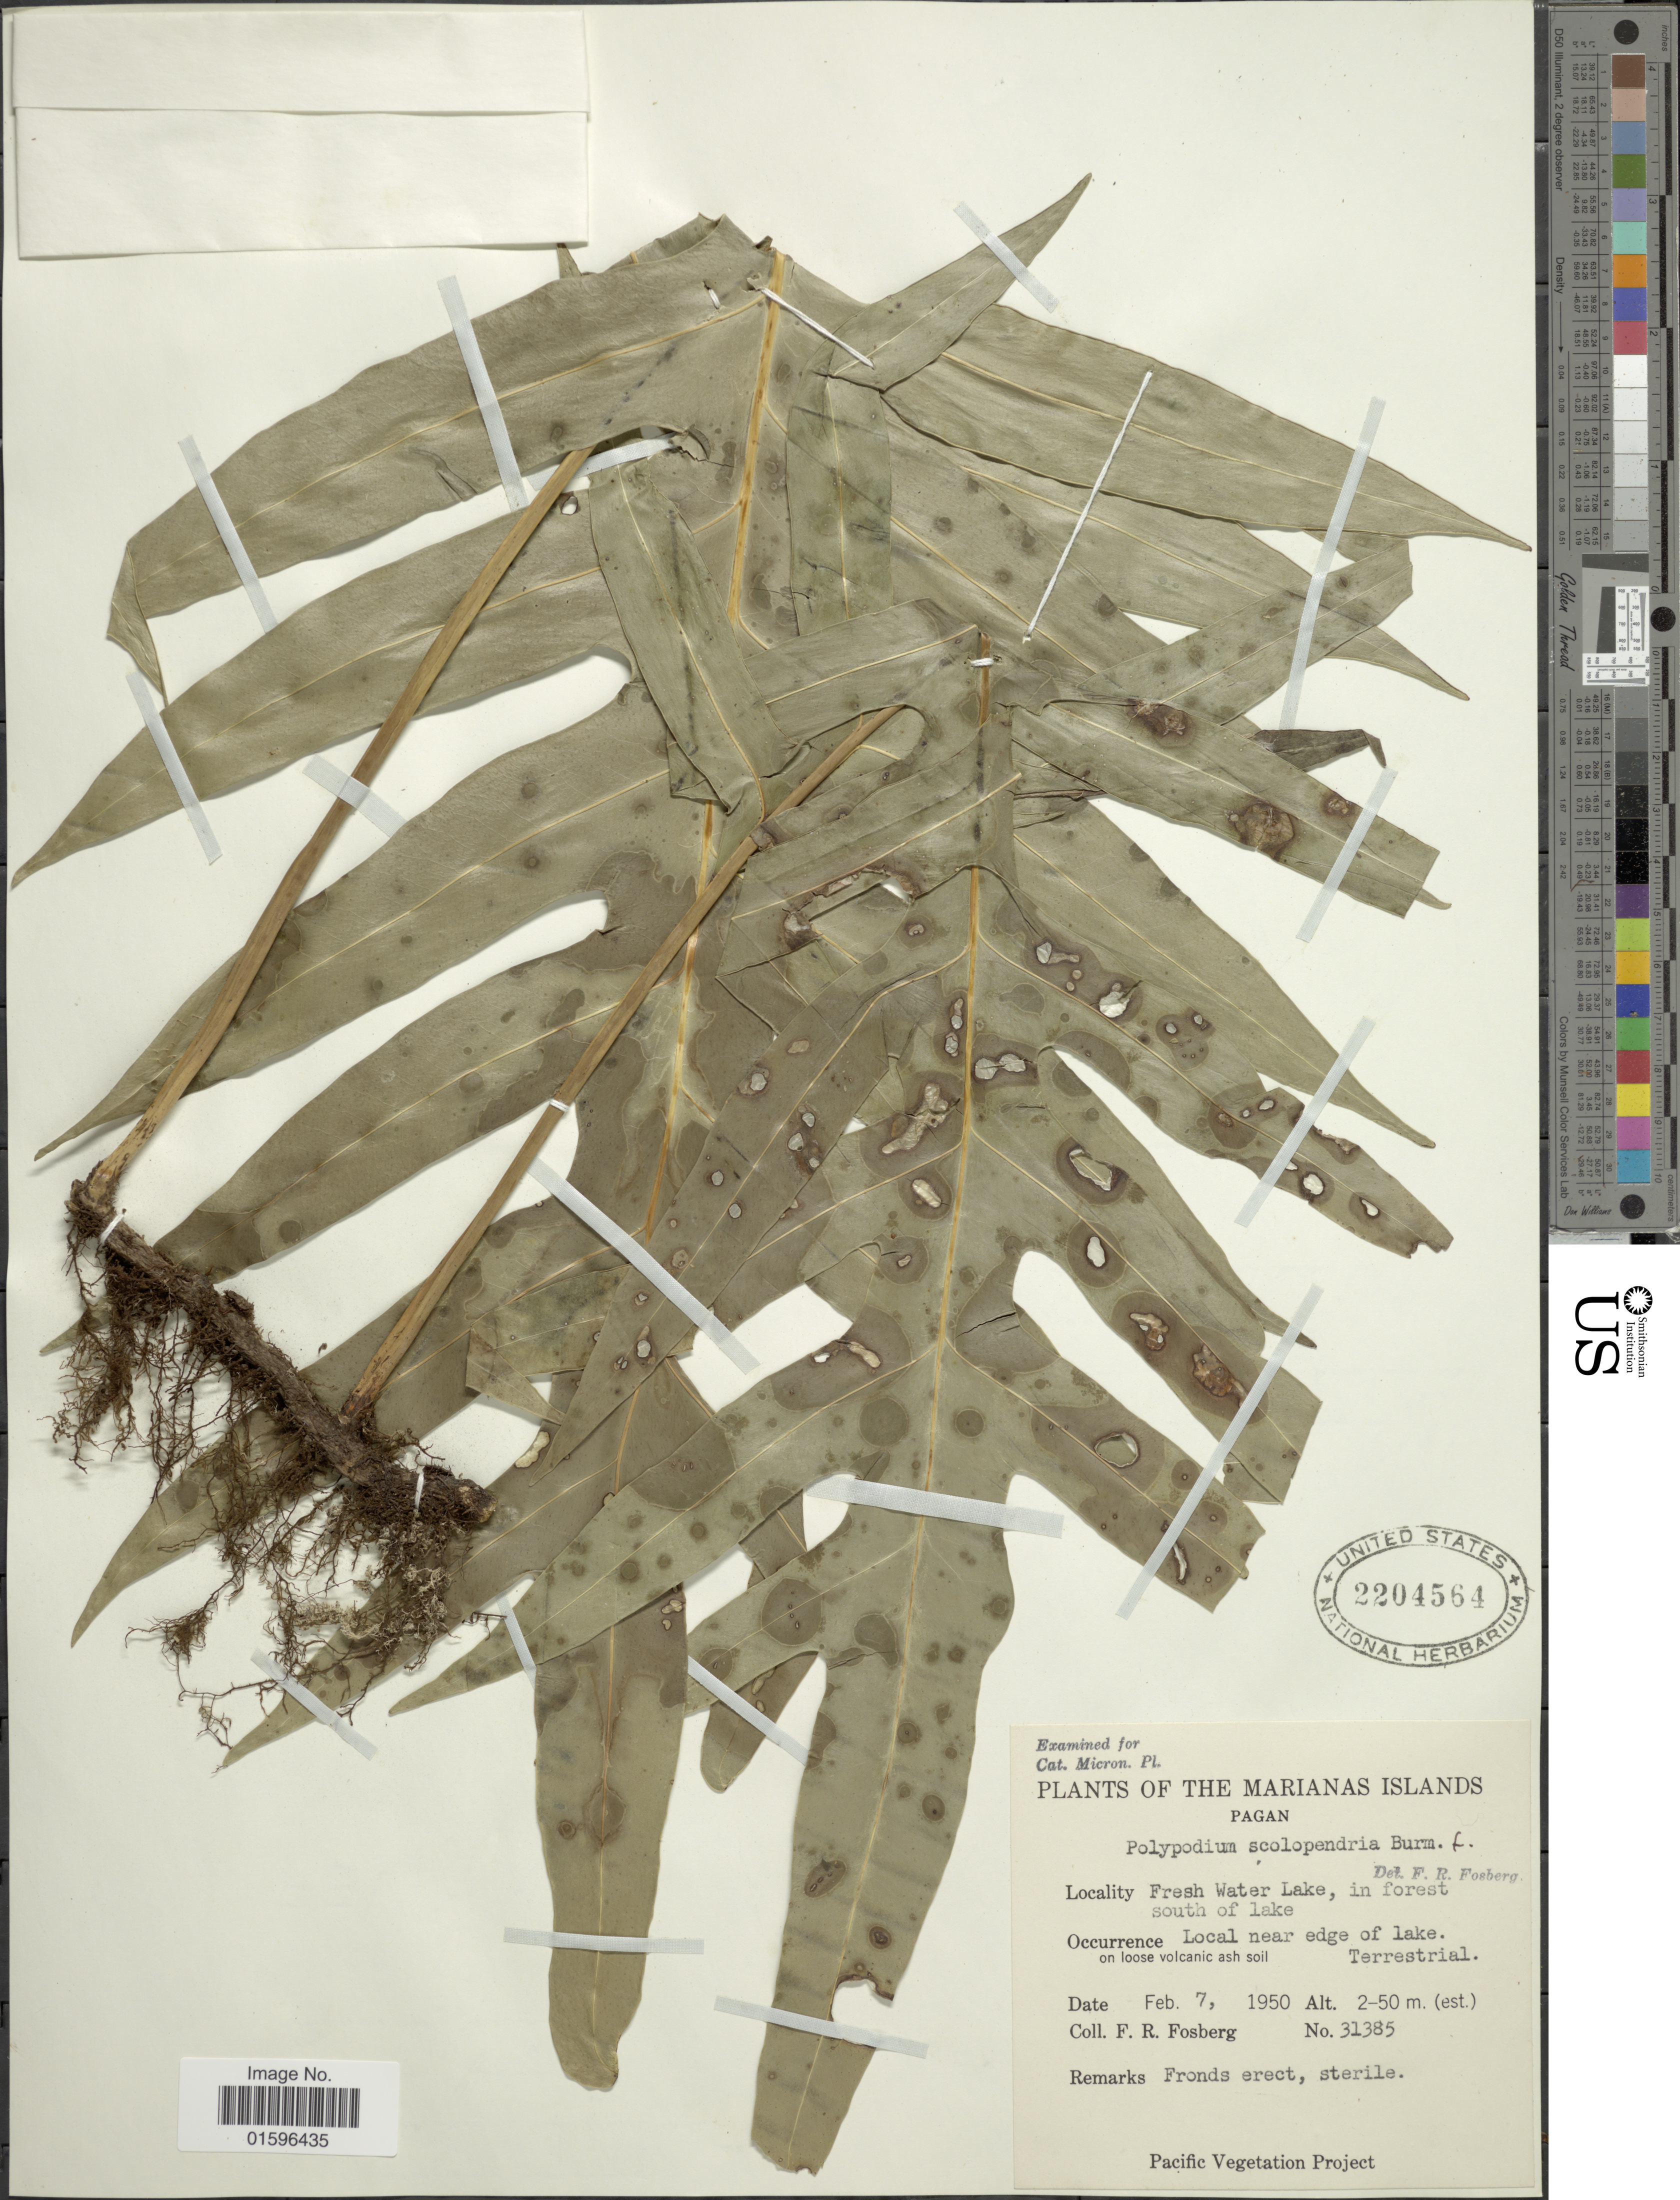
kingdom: Plantae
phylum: Tracheophyta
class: Polypodiopsida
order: Polypodiales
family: Polypodiaceae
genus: Polypodium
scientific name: Polypodium scolopendria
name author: Burm. f.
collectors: F. R. Fosberg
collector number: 31385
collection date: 1950-02-07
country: Northern Mariana Islands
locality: The Marianas Islands, Pagan, Fresh Water Lake, in forest south of lake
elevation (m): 2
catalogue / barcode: US 2204564